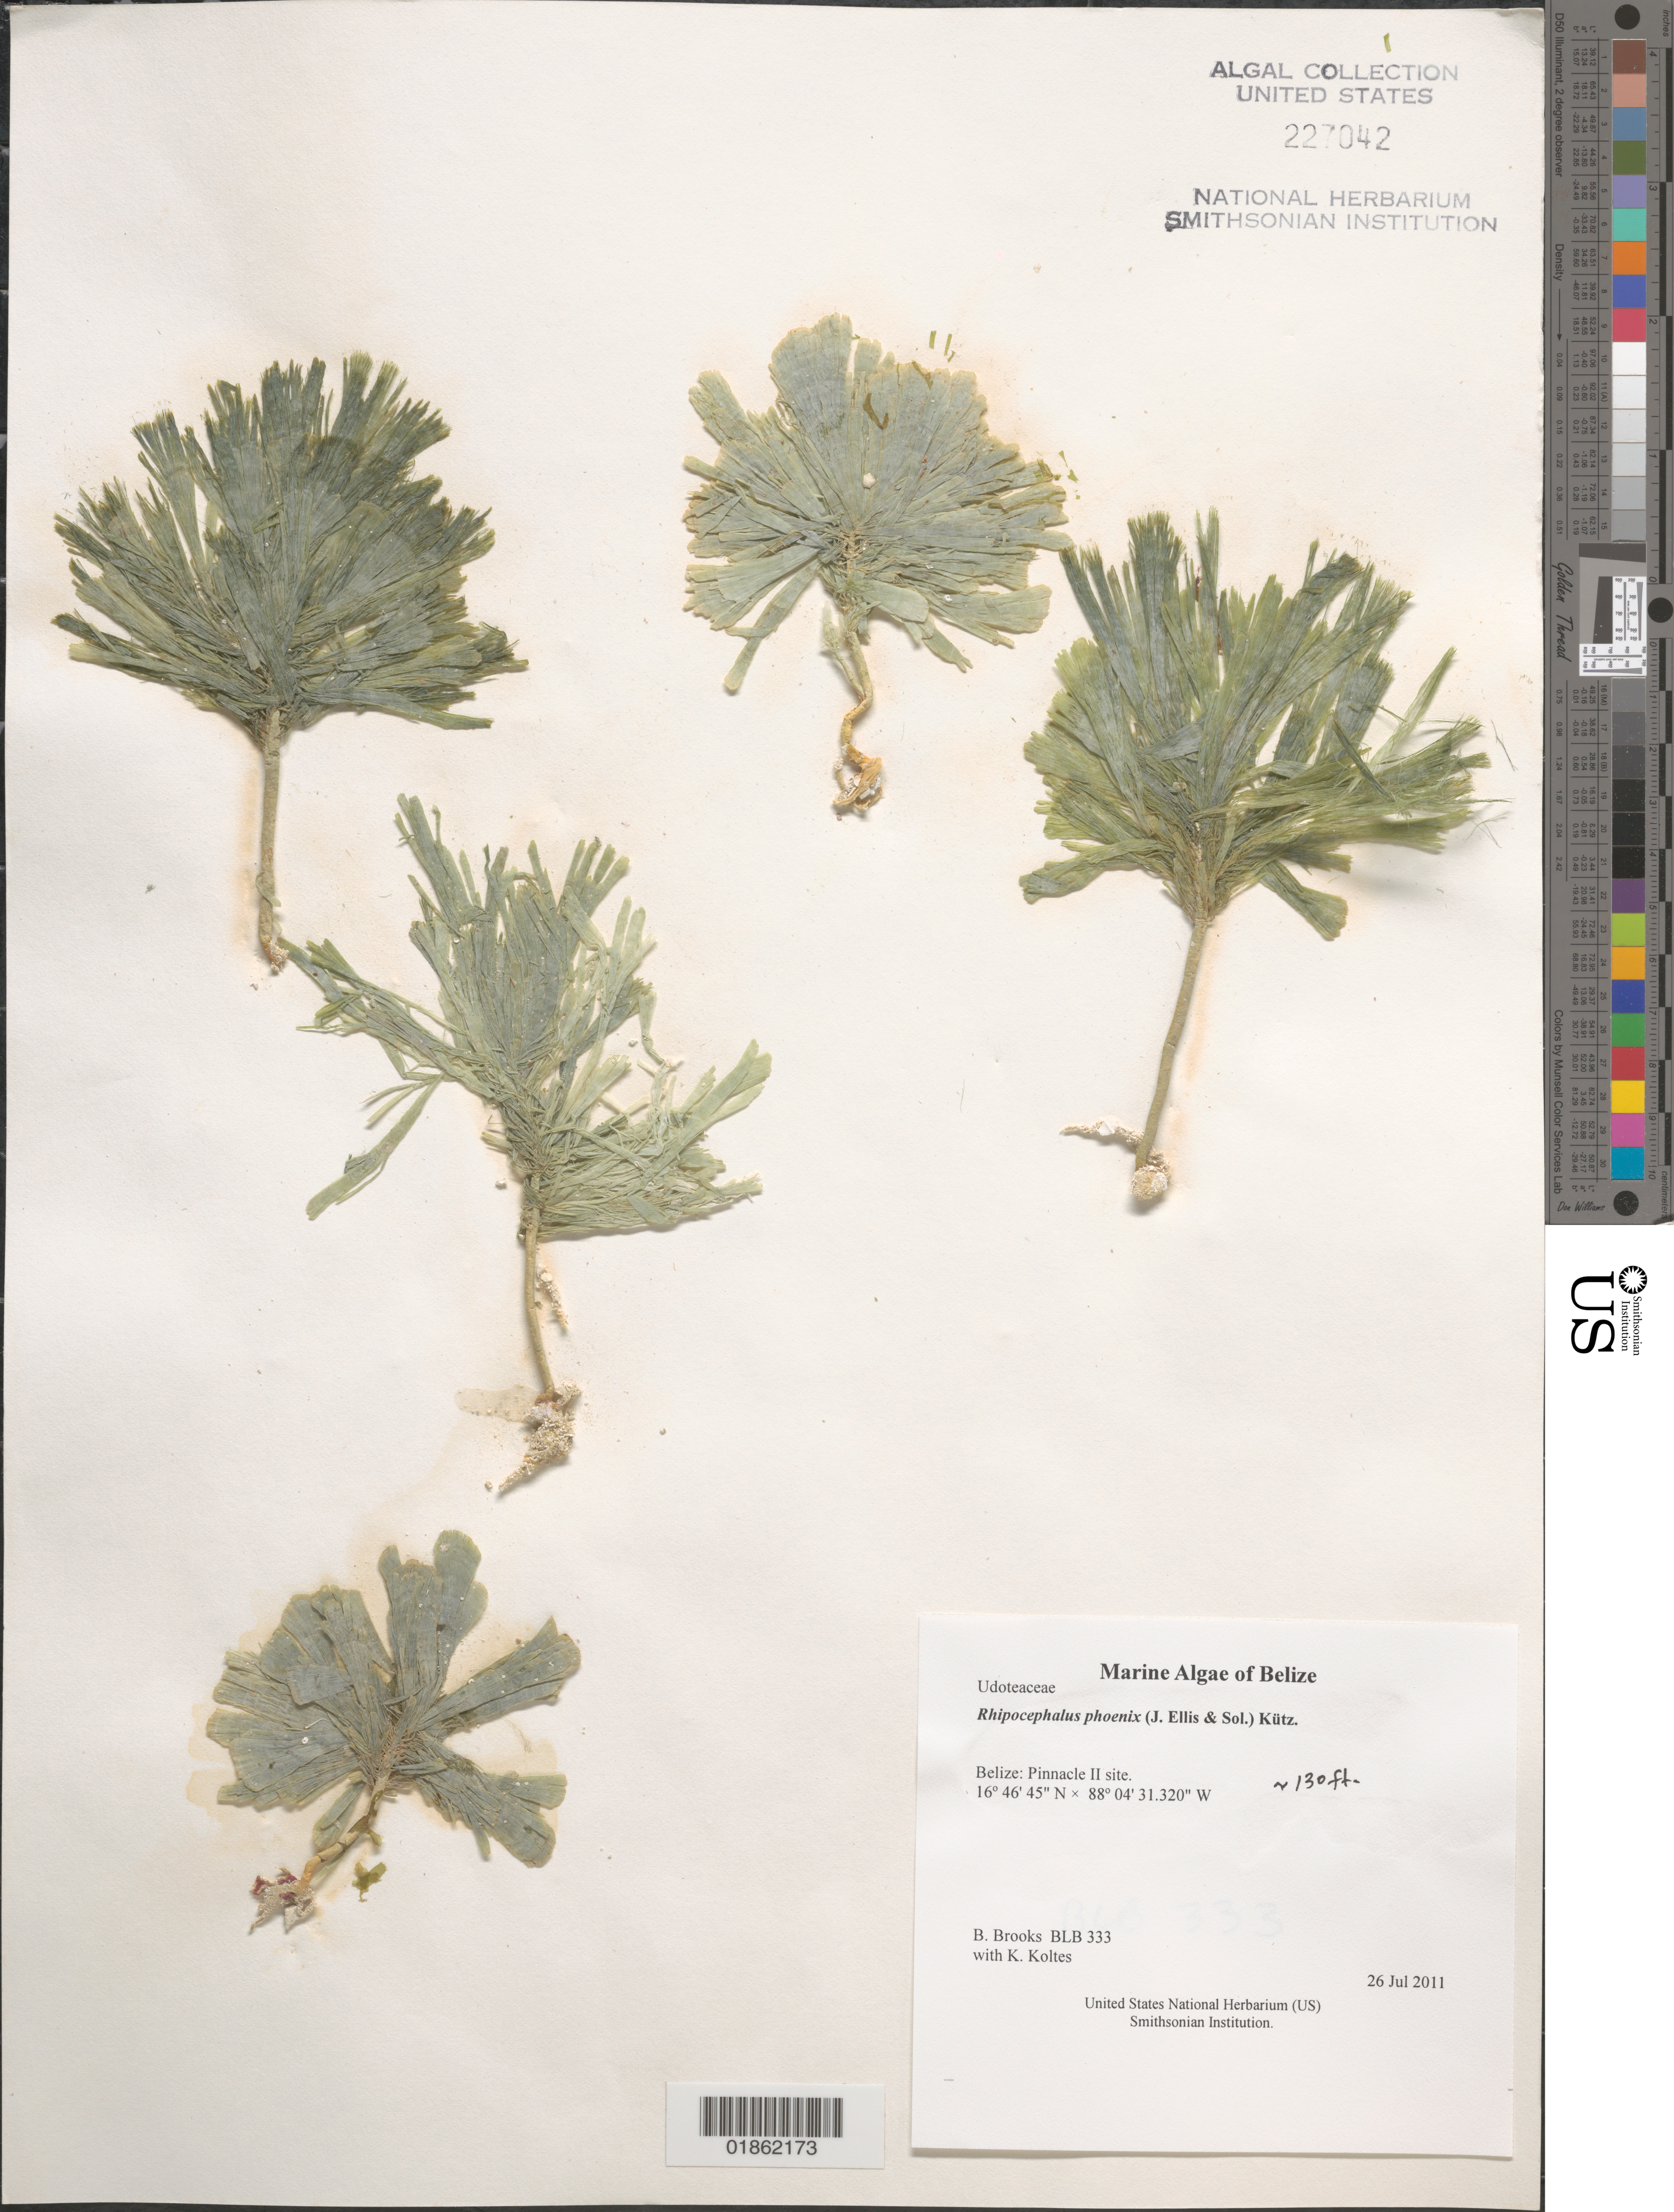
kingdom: Plantae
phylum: Chlorophyta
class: Ulvophyceae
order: Bryopsidales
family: Udoteaceae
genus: Rhipocephalus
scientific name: Rhipocephalus phoenix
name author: (J. Ellis & Sol.) Kütz.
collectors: B. Brooks & K. Koltes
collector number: BLB 333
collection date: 2011-07-26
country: Belize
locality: Pinnacle II site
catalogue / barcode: US 227042